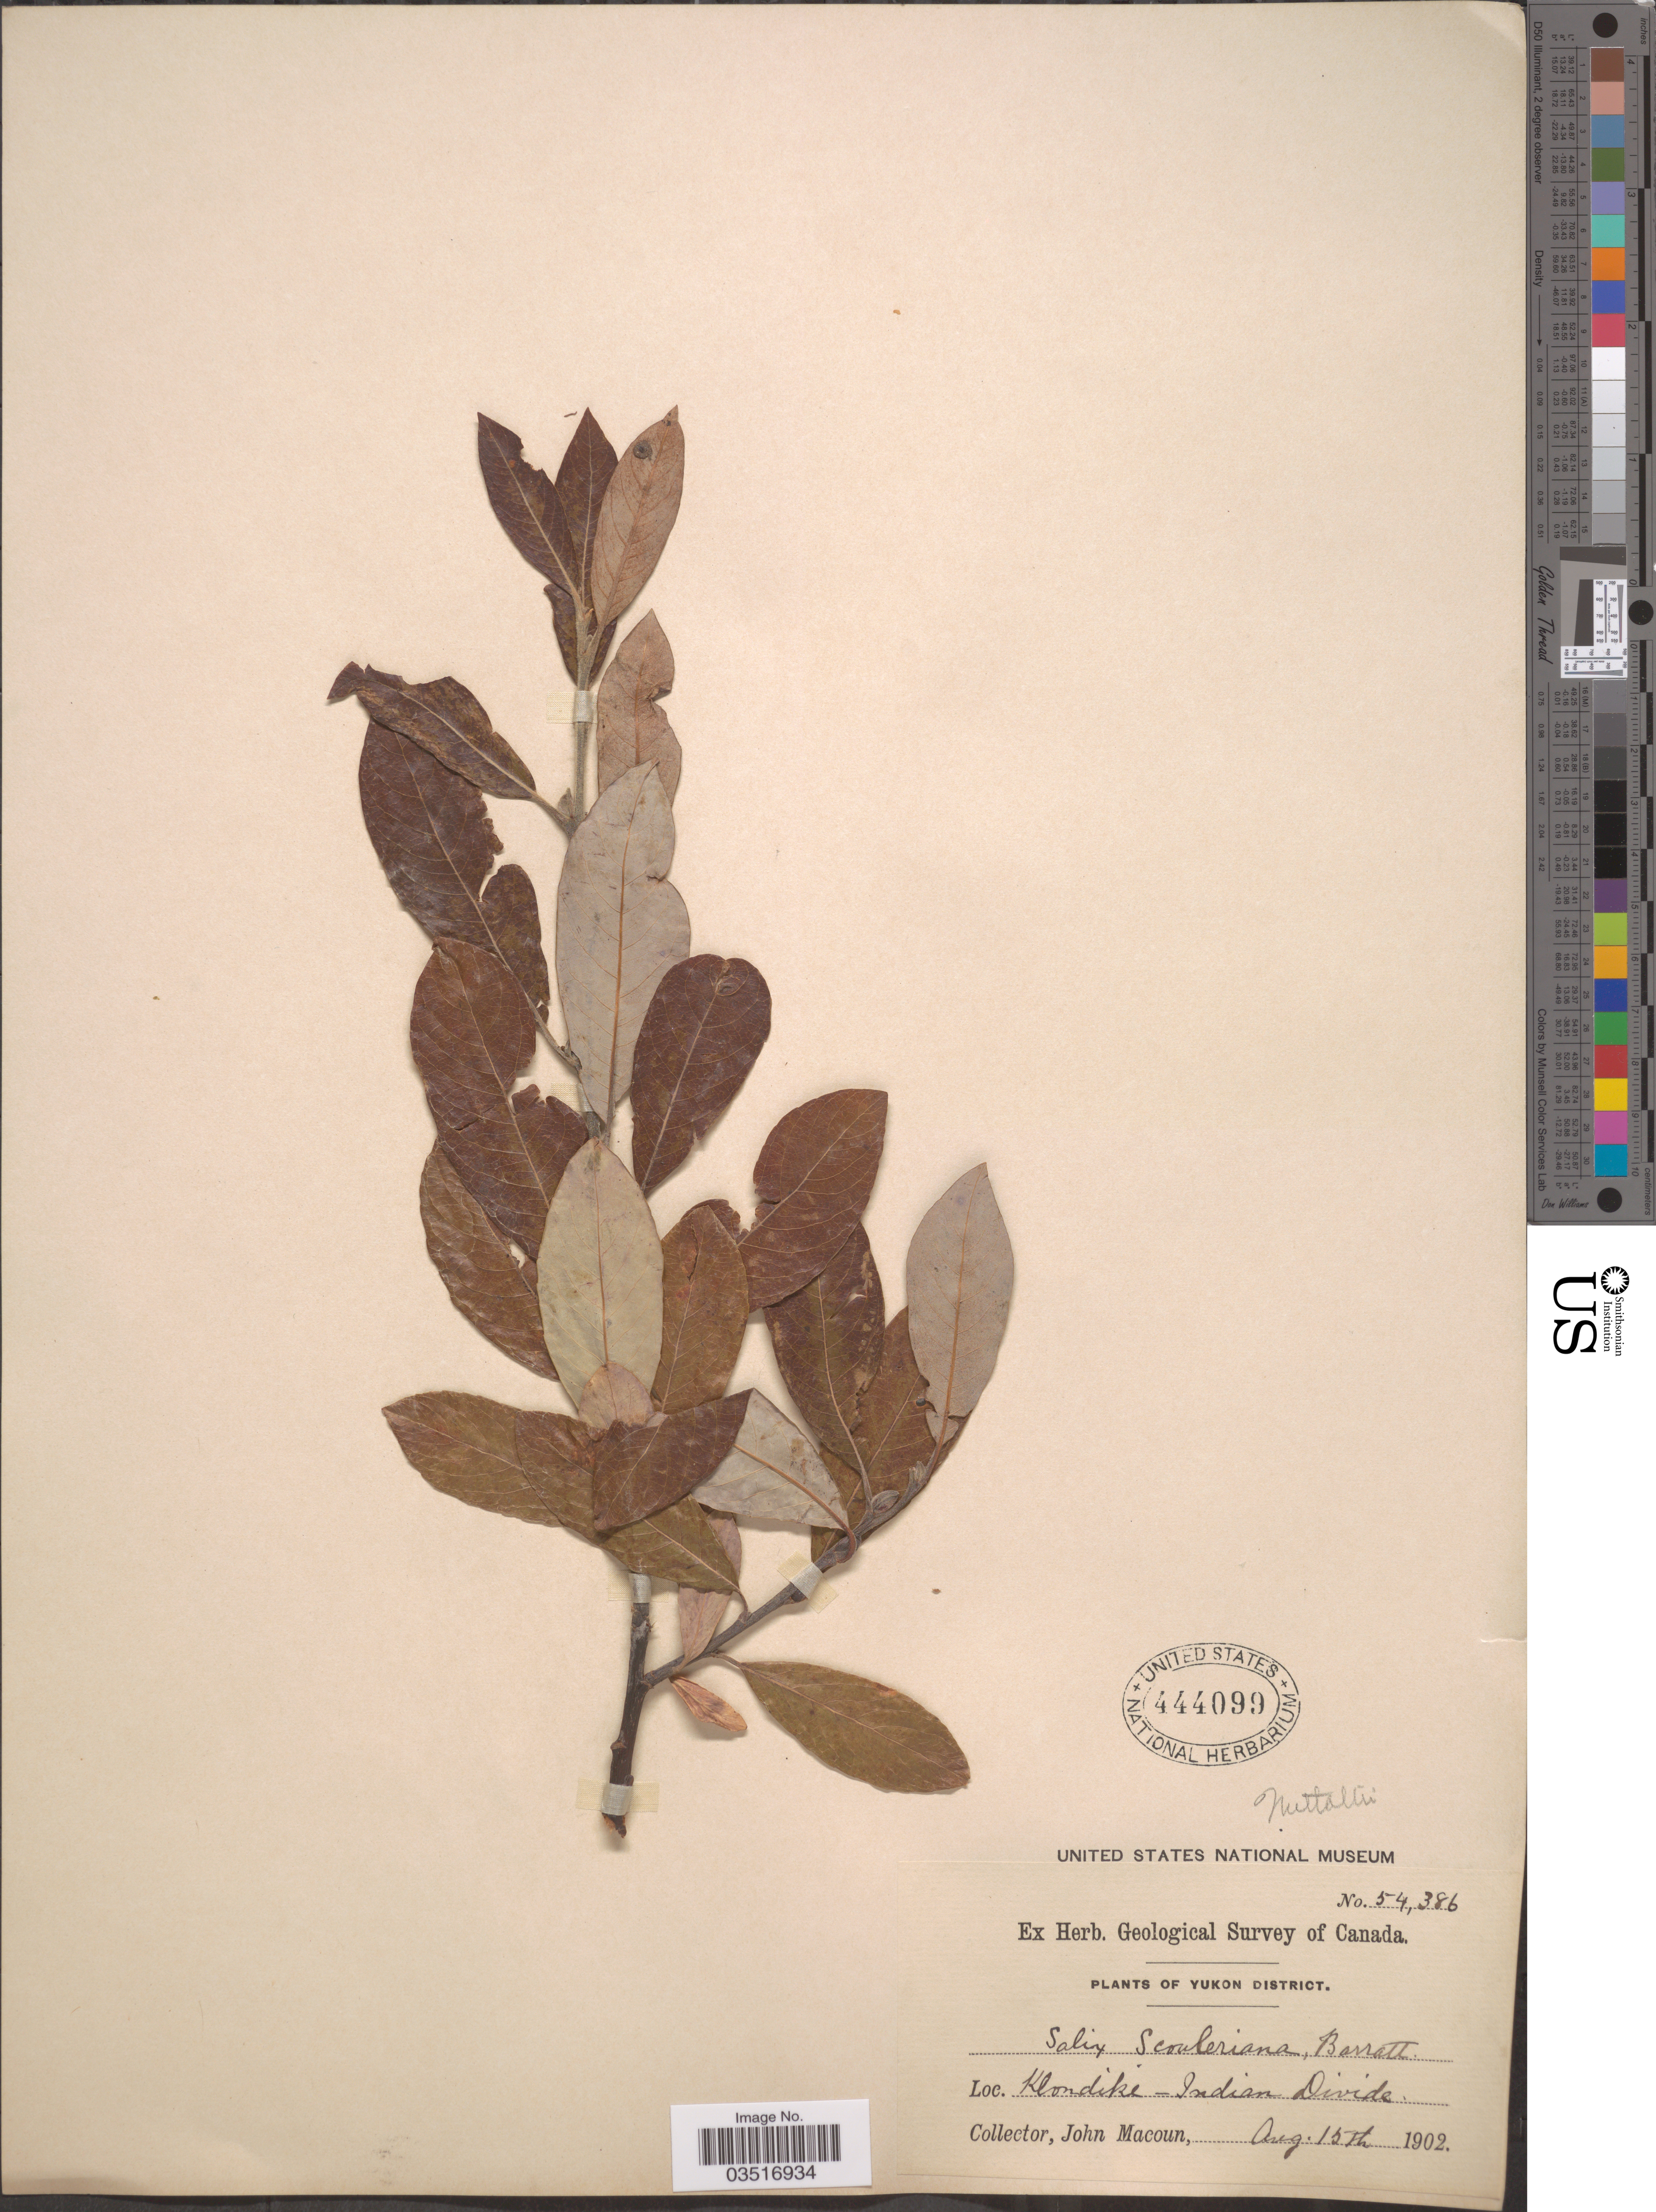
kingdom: Plantae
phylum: Tracheophyta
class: Magnoliopsida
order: Malpighiales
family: Salicaceae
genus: Salix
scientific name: Salix scouleriana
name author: Barratt ex Hook.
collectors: J. Macoun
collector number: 54386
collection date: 1902-08-15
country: Canada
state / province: Yukon Territory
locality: Yukon District. Klondike-Indian Divide.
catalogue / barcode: US 444099